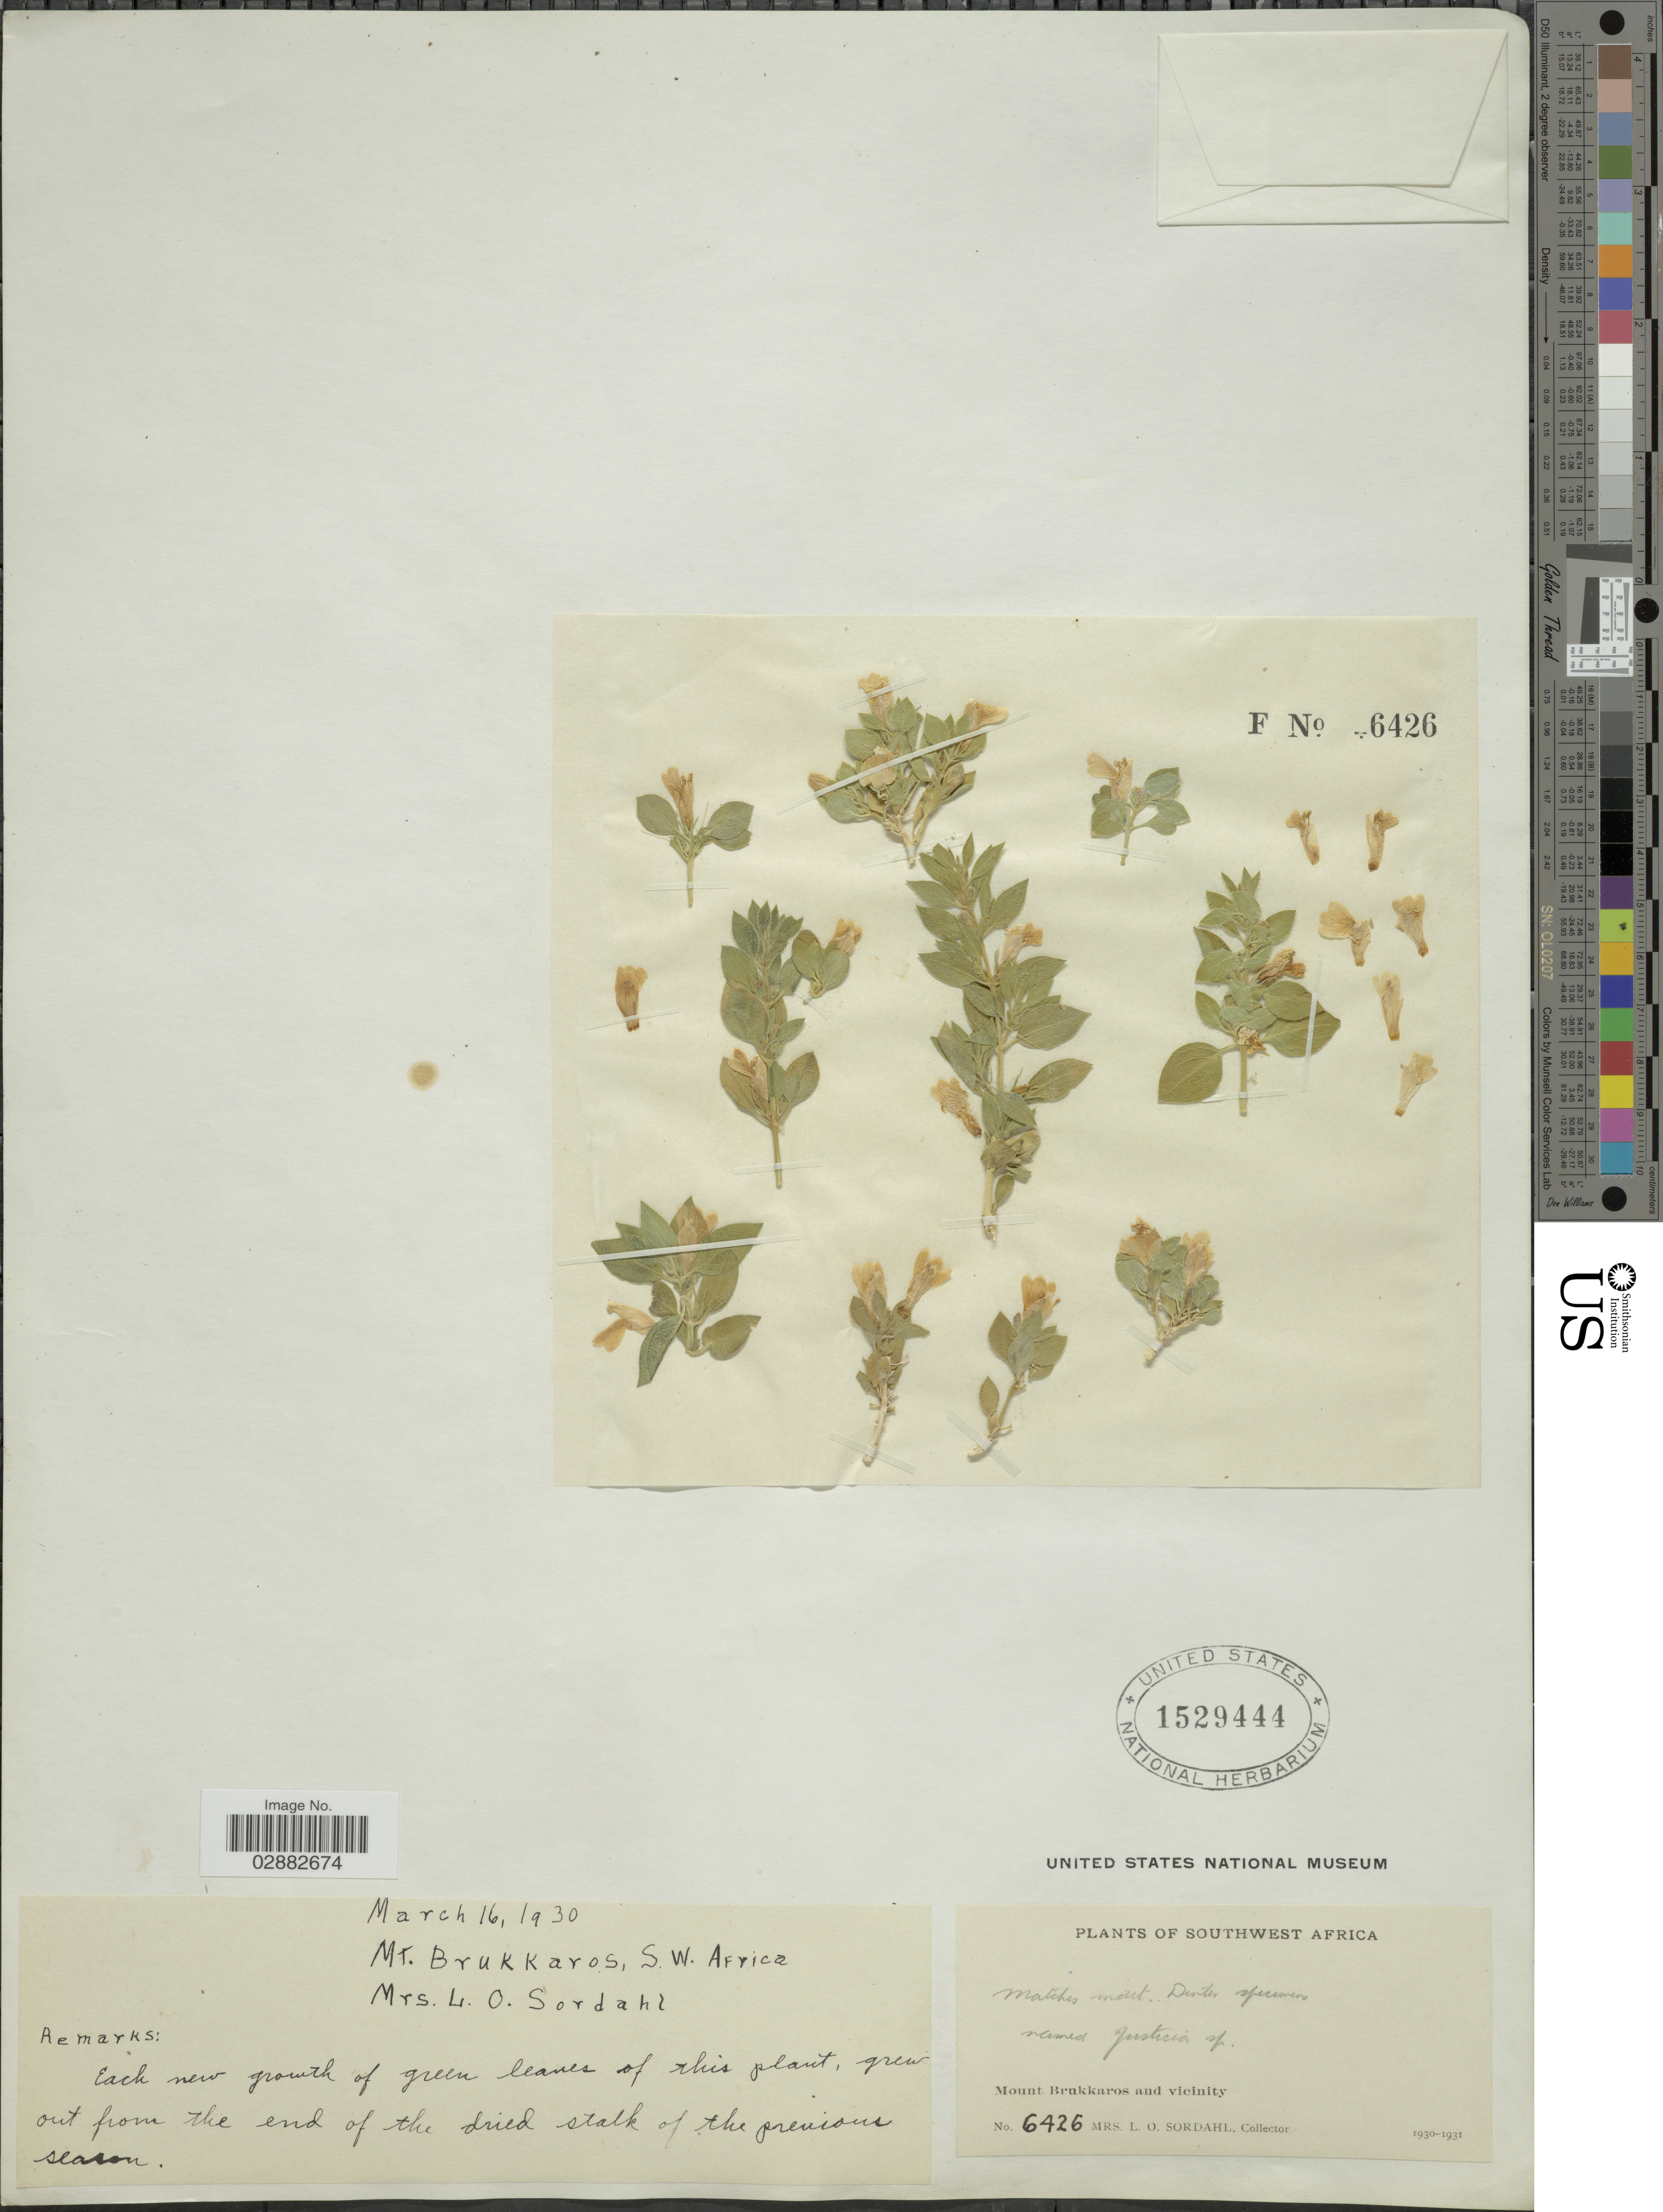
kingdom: Plantae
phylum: Tracheophyta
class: Magnoliopsida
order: Lamiales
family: Acanthaceae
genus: Justicia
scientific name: Justicia sp.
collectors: L. Sordahl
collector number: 6426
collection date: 1930-03-16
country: Namibia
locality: Southwest Africa, Mount Brukkaros and vicinity.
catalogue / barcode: US 1529444